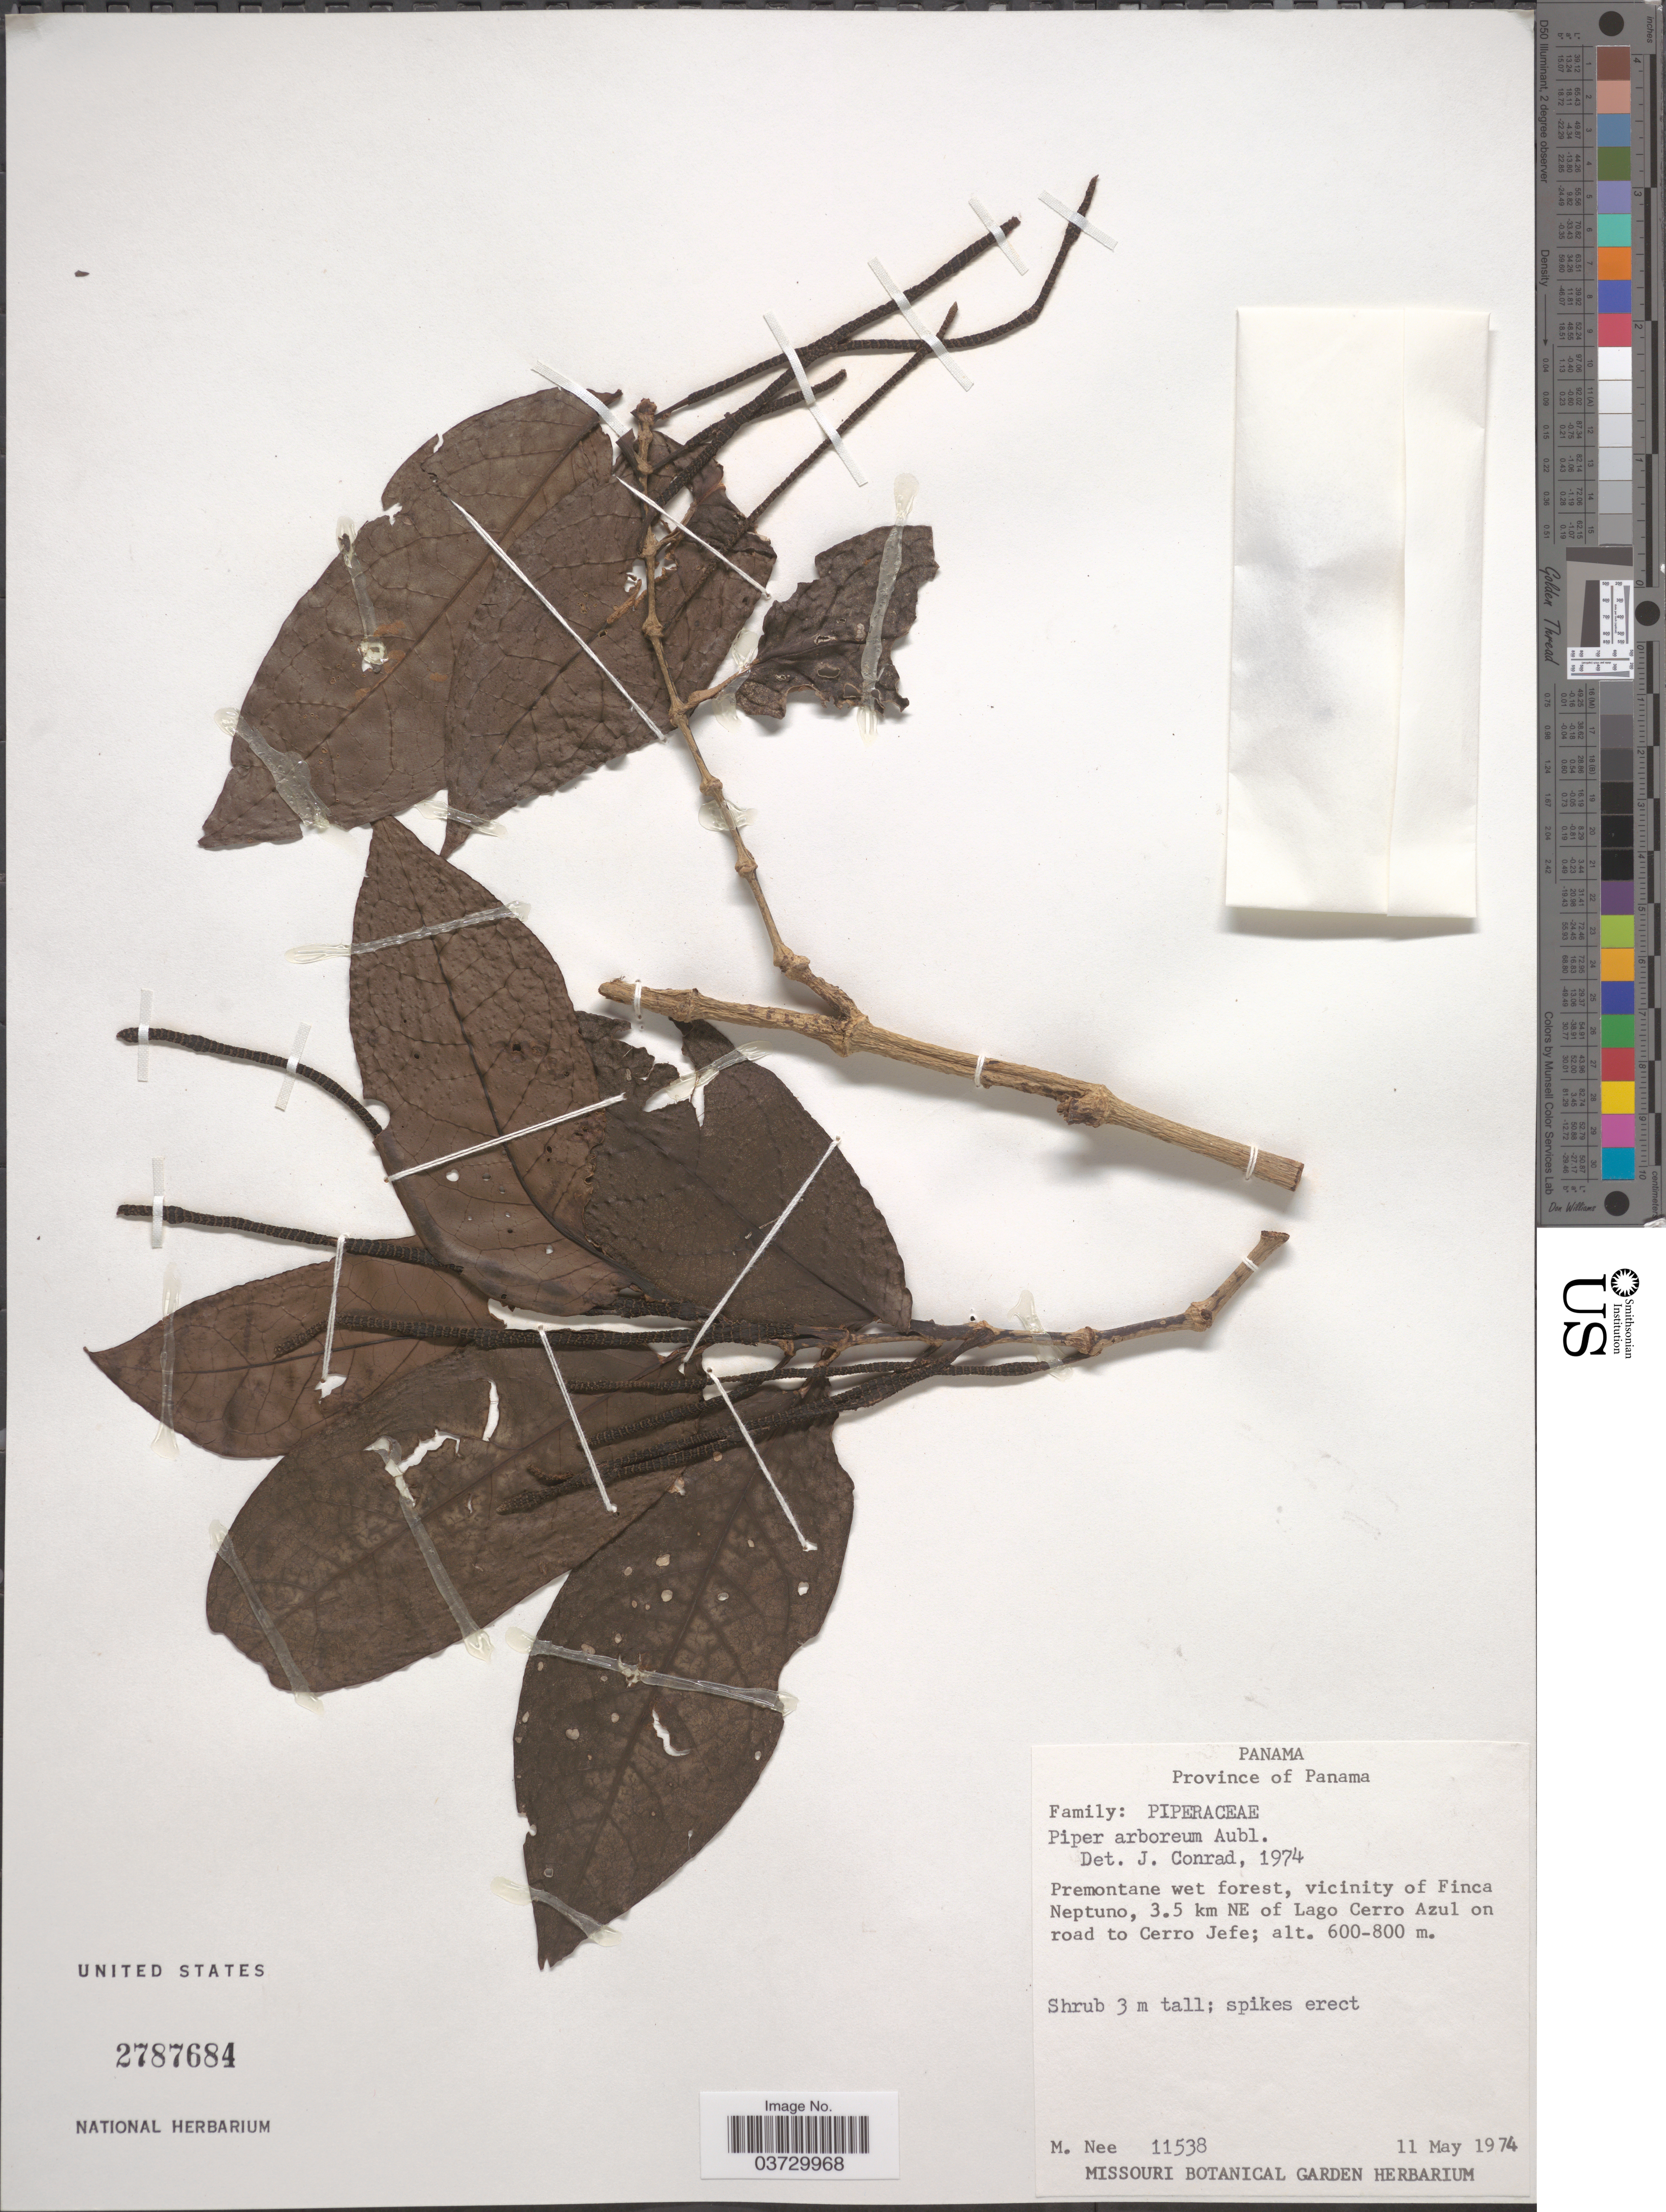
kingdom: Plantae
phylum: Tracheophyta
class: Magnoliopsida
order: Piperales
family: Piperaceae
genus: Piper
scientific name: Piper arboreum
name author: Aubl.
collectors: M. Nee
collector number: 11538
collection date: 1974-05-11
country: Panama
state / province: Panamá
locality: Vicinity of Finca Neptuno, 3.5 km NE of Lago Cerro Azul on road to Cerro Jefe.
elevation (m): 600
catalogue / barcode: US 2787684